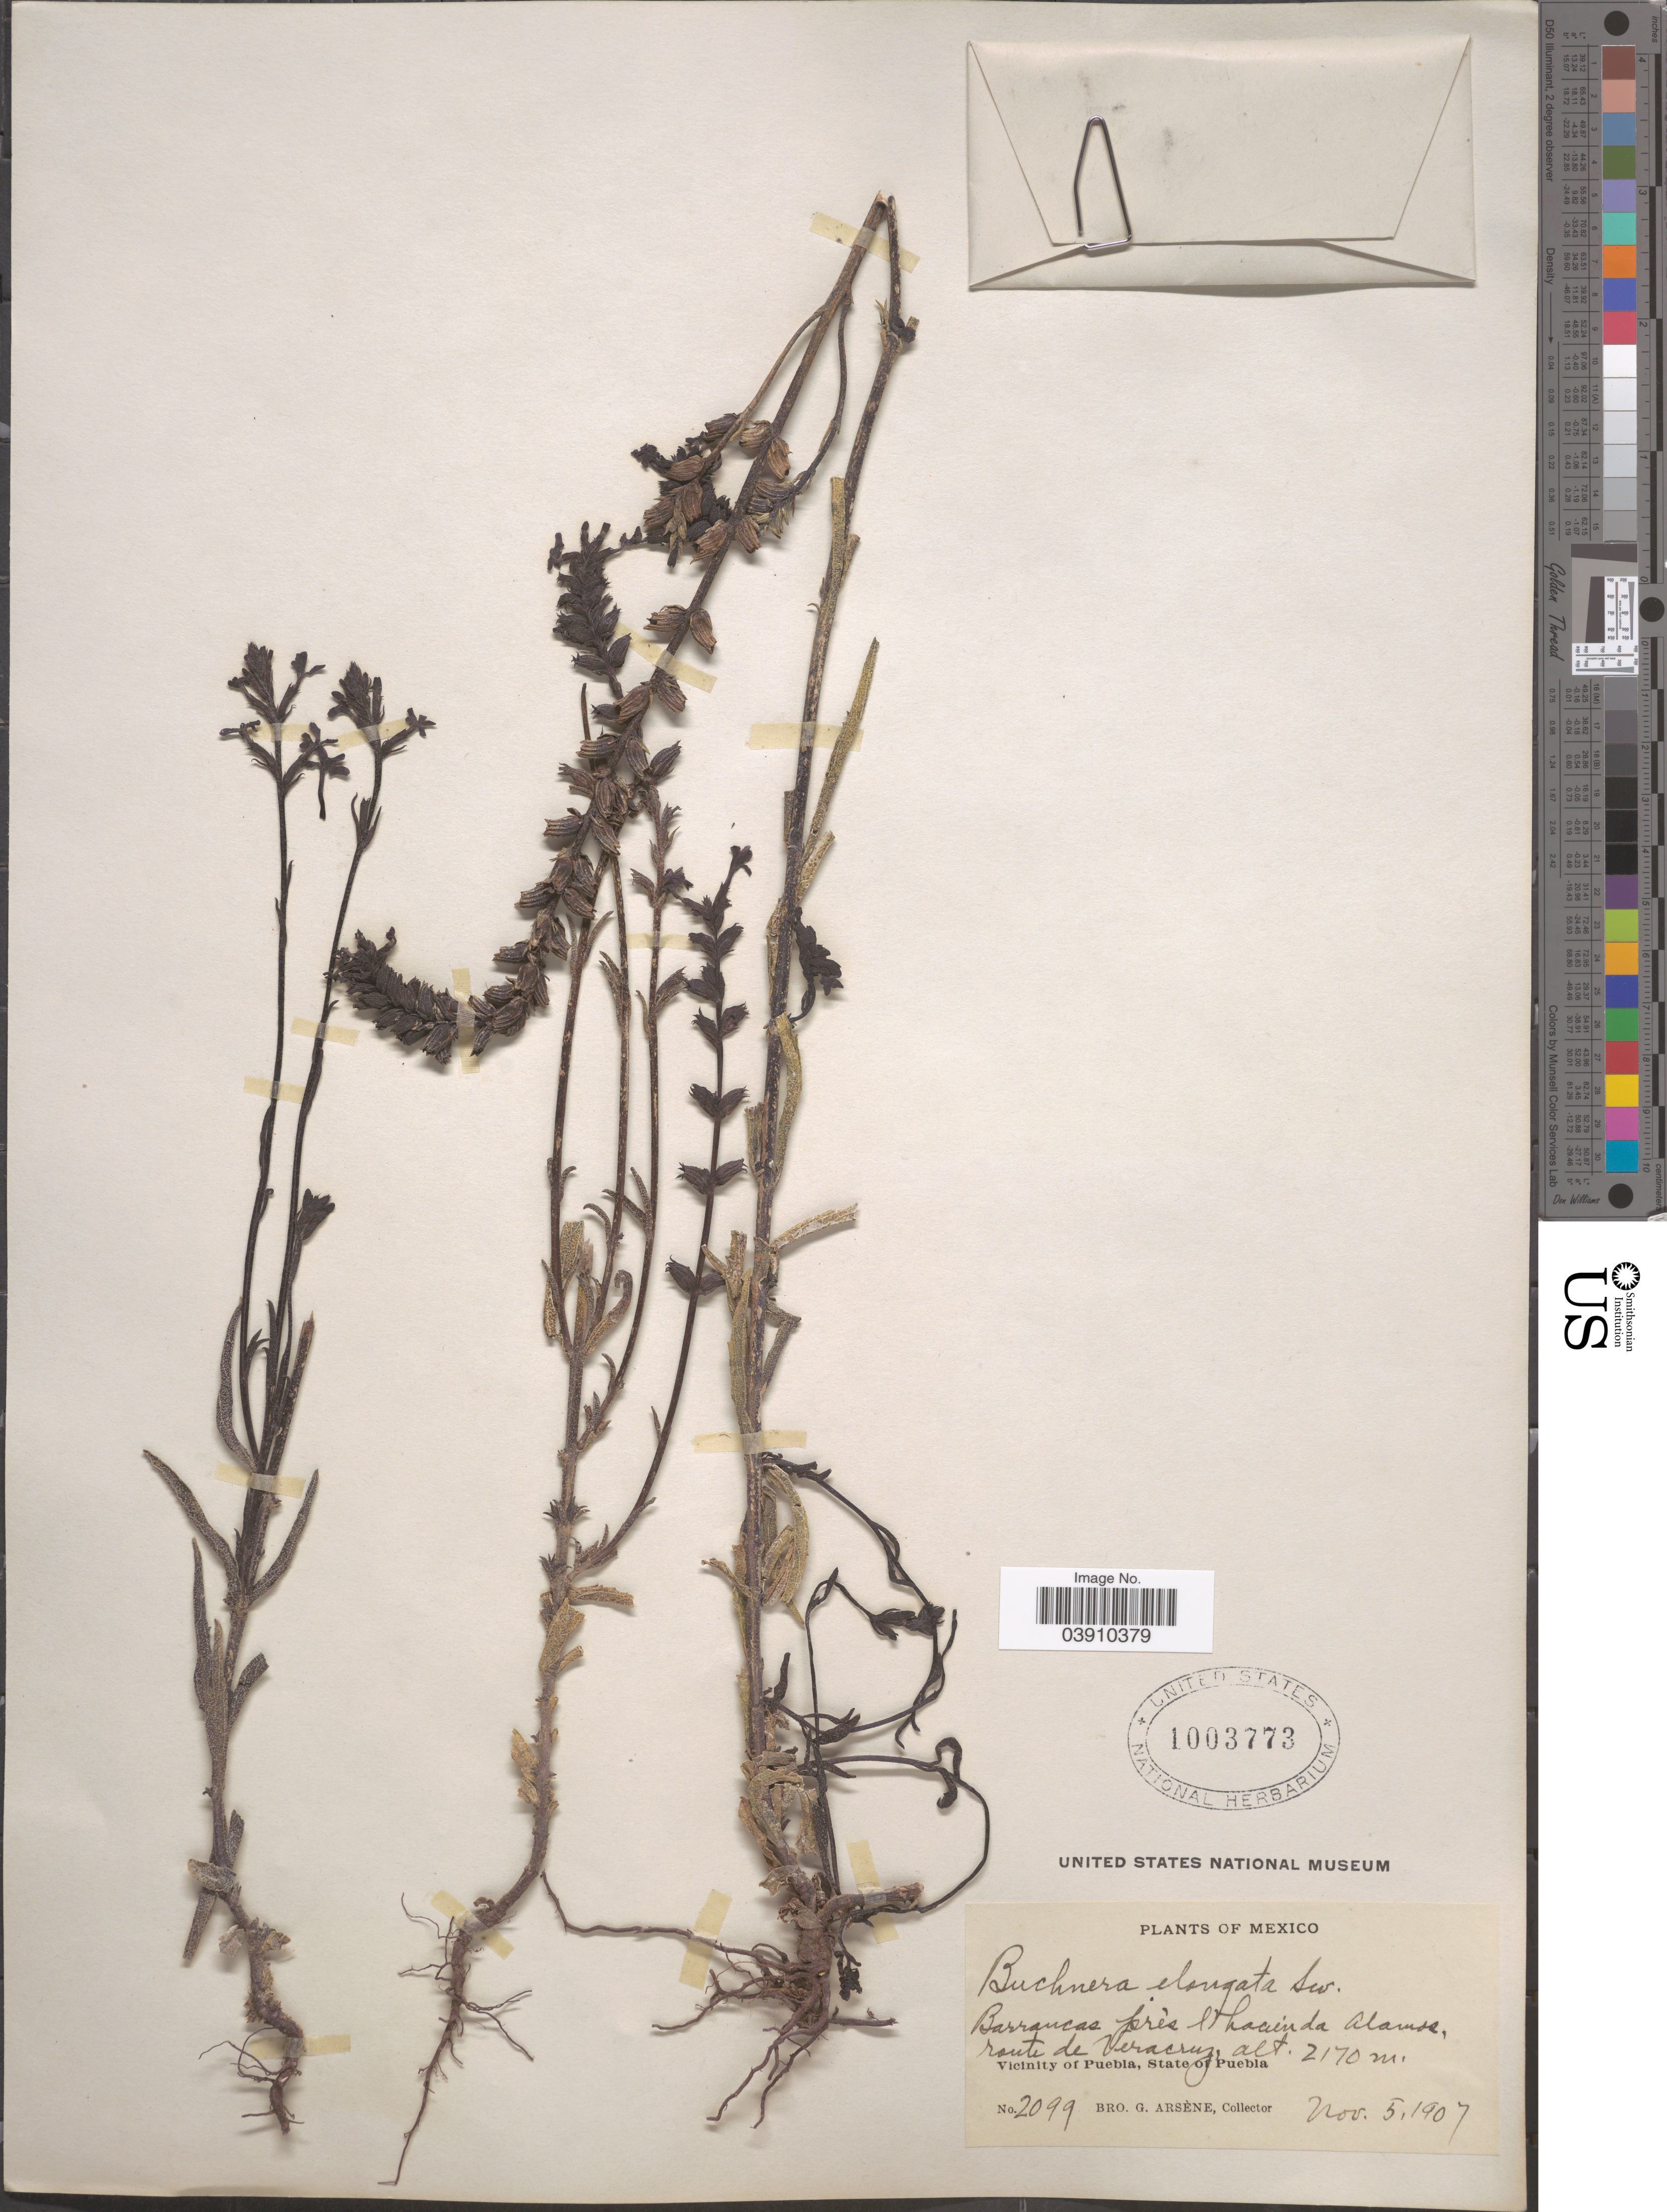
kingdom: Plantae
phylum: Tracheophyta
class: Magnoliopsida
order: Lamiales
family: Orobanchaceae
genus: Buchnera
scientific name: Buchnera pusilla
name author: Kunth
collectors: Bro. G. Arsène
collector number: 2099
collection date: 1907-11-05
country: Mexico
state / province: Puebla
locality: Barranca près l'hacienda Alamos, route de Veracruz. Vicinity of Puebla.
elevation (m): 2170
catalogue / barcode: US 1003773